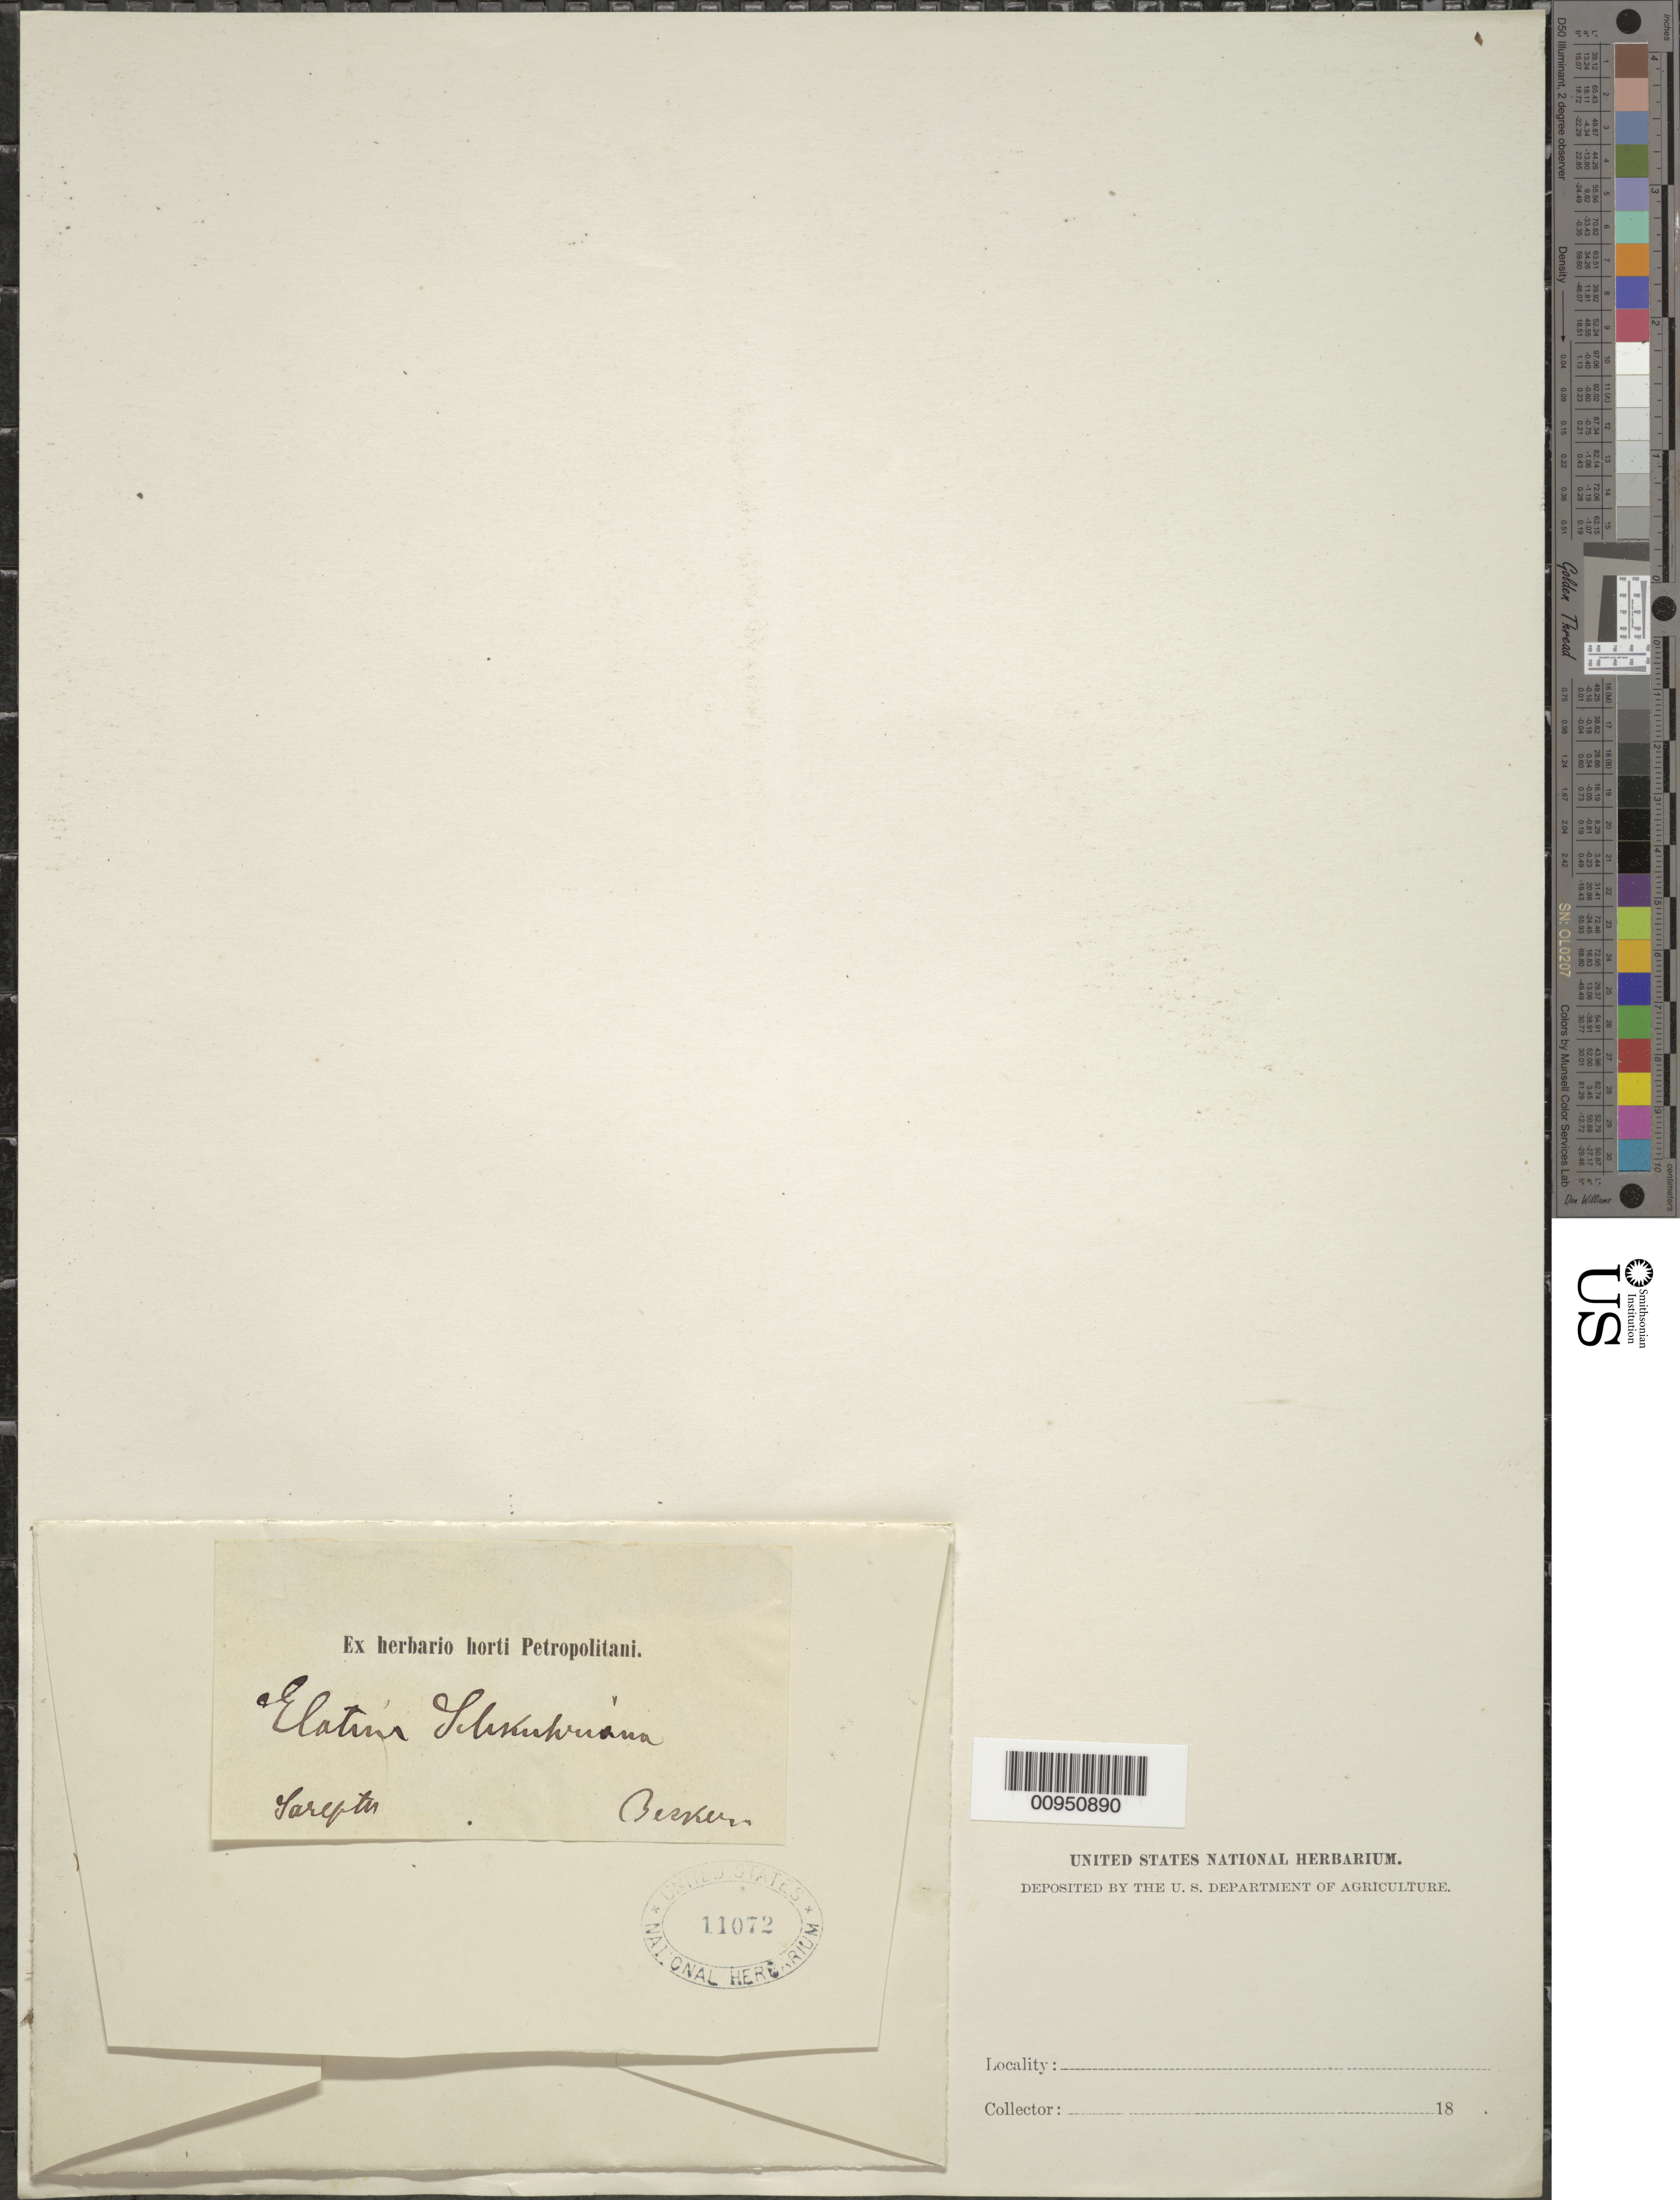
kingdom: Plantae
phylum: Tracheophyta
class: Magnoliopsida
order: Malpighiales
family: Elatinaceae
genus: Elatine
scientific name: Elatine schkuhriana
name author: B. Heyne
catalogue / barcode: US 11072